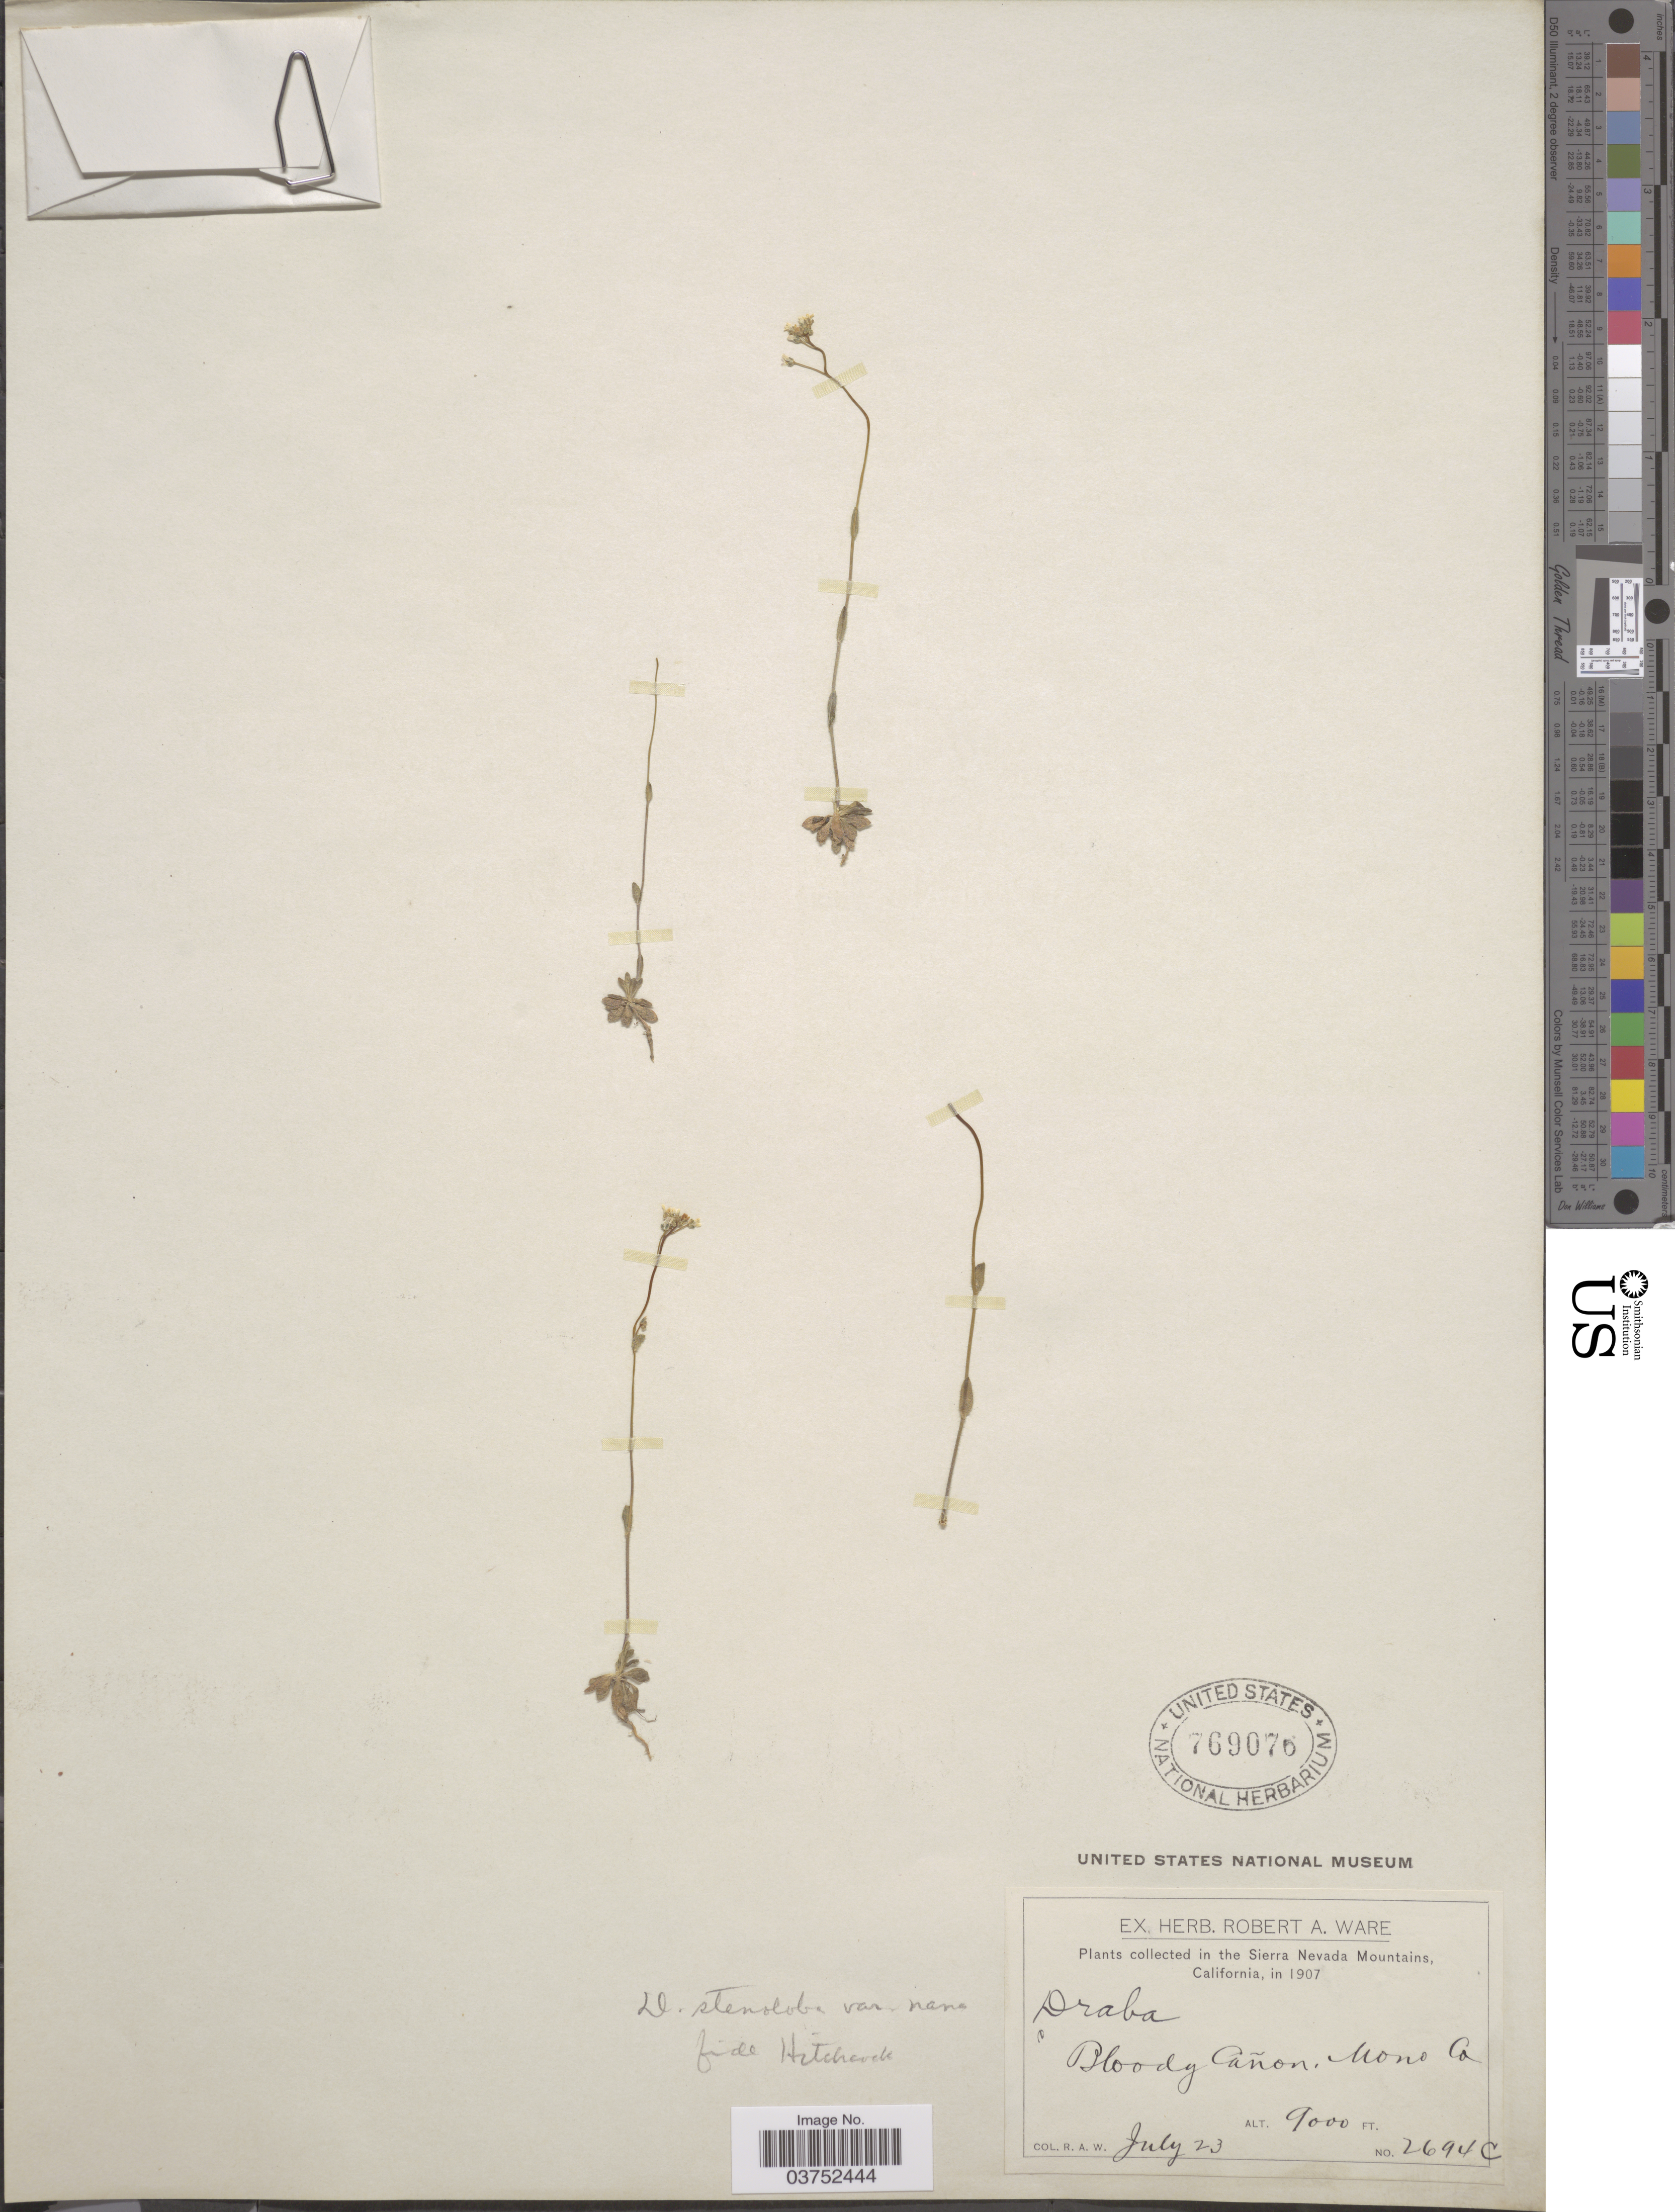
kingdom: Plantae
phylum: Tracheophyta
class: Magnoliopsida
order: Brassicales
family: Brassicaceae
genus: Draba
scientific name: Draba stenoloba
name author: Ledeb.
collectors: R. Ware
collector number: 2694C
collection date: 1907-07-23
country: United States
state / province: California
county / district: Mono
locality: In the Sierra Nevada Mountains. Bloody Cañon, Mono Co.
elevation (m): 2743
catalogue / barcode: US 769076